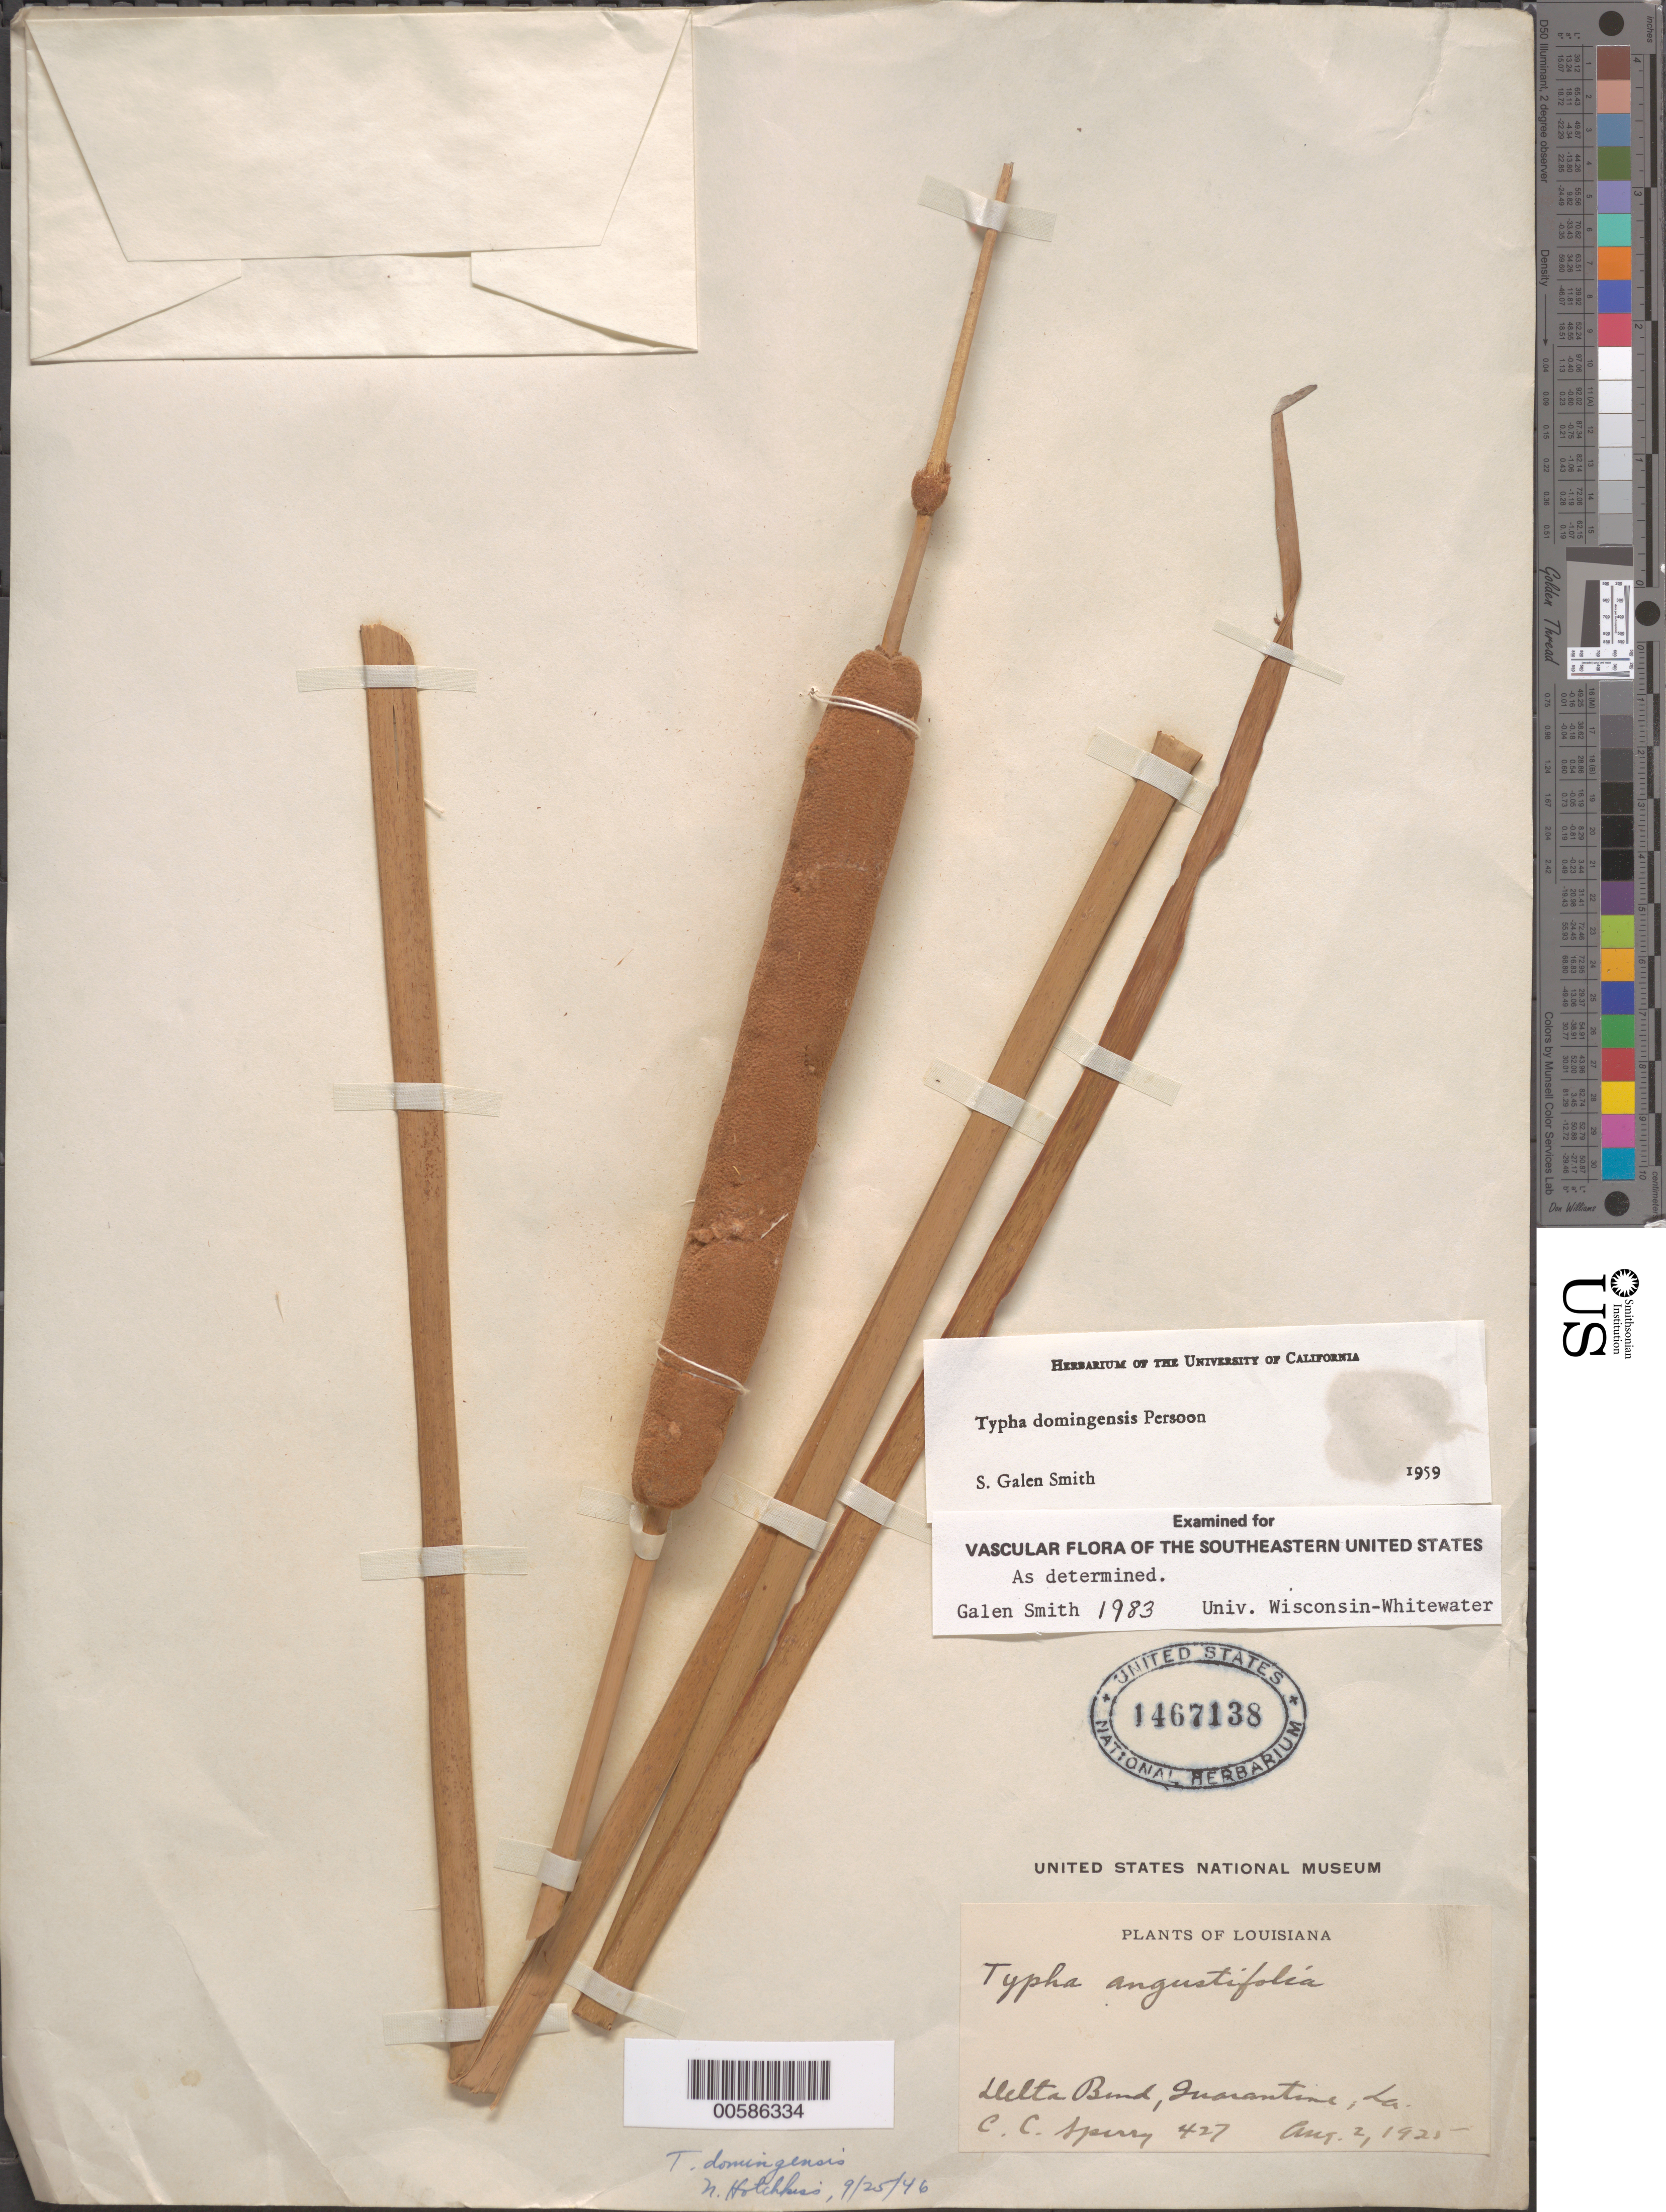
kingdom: Plantae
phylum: Tracheophyta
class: Liliopsida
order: Poales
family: Typhaceae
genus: Typha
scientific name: Typha domingensis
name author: Pers.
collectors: C. C. Sperry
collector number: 427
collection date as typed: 02 Aug 1925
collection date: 1925-08-02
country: United States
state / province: Louisiana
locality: Quarantine, Delta Bend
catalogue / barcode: US 1467138